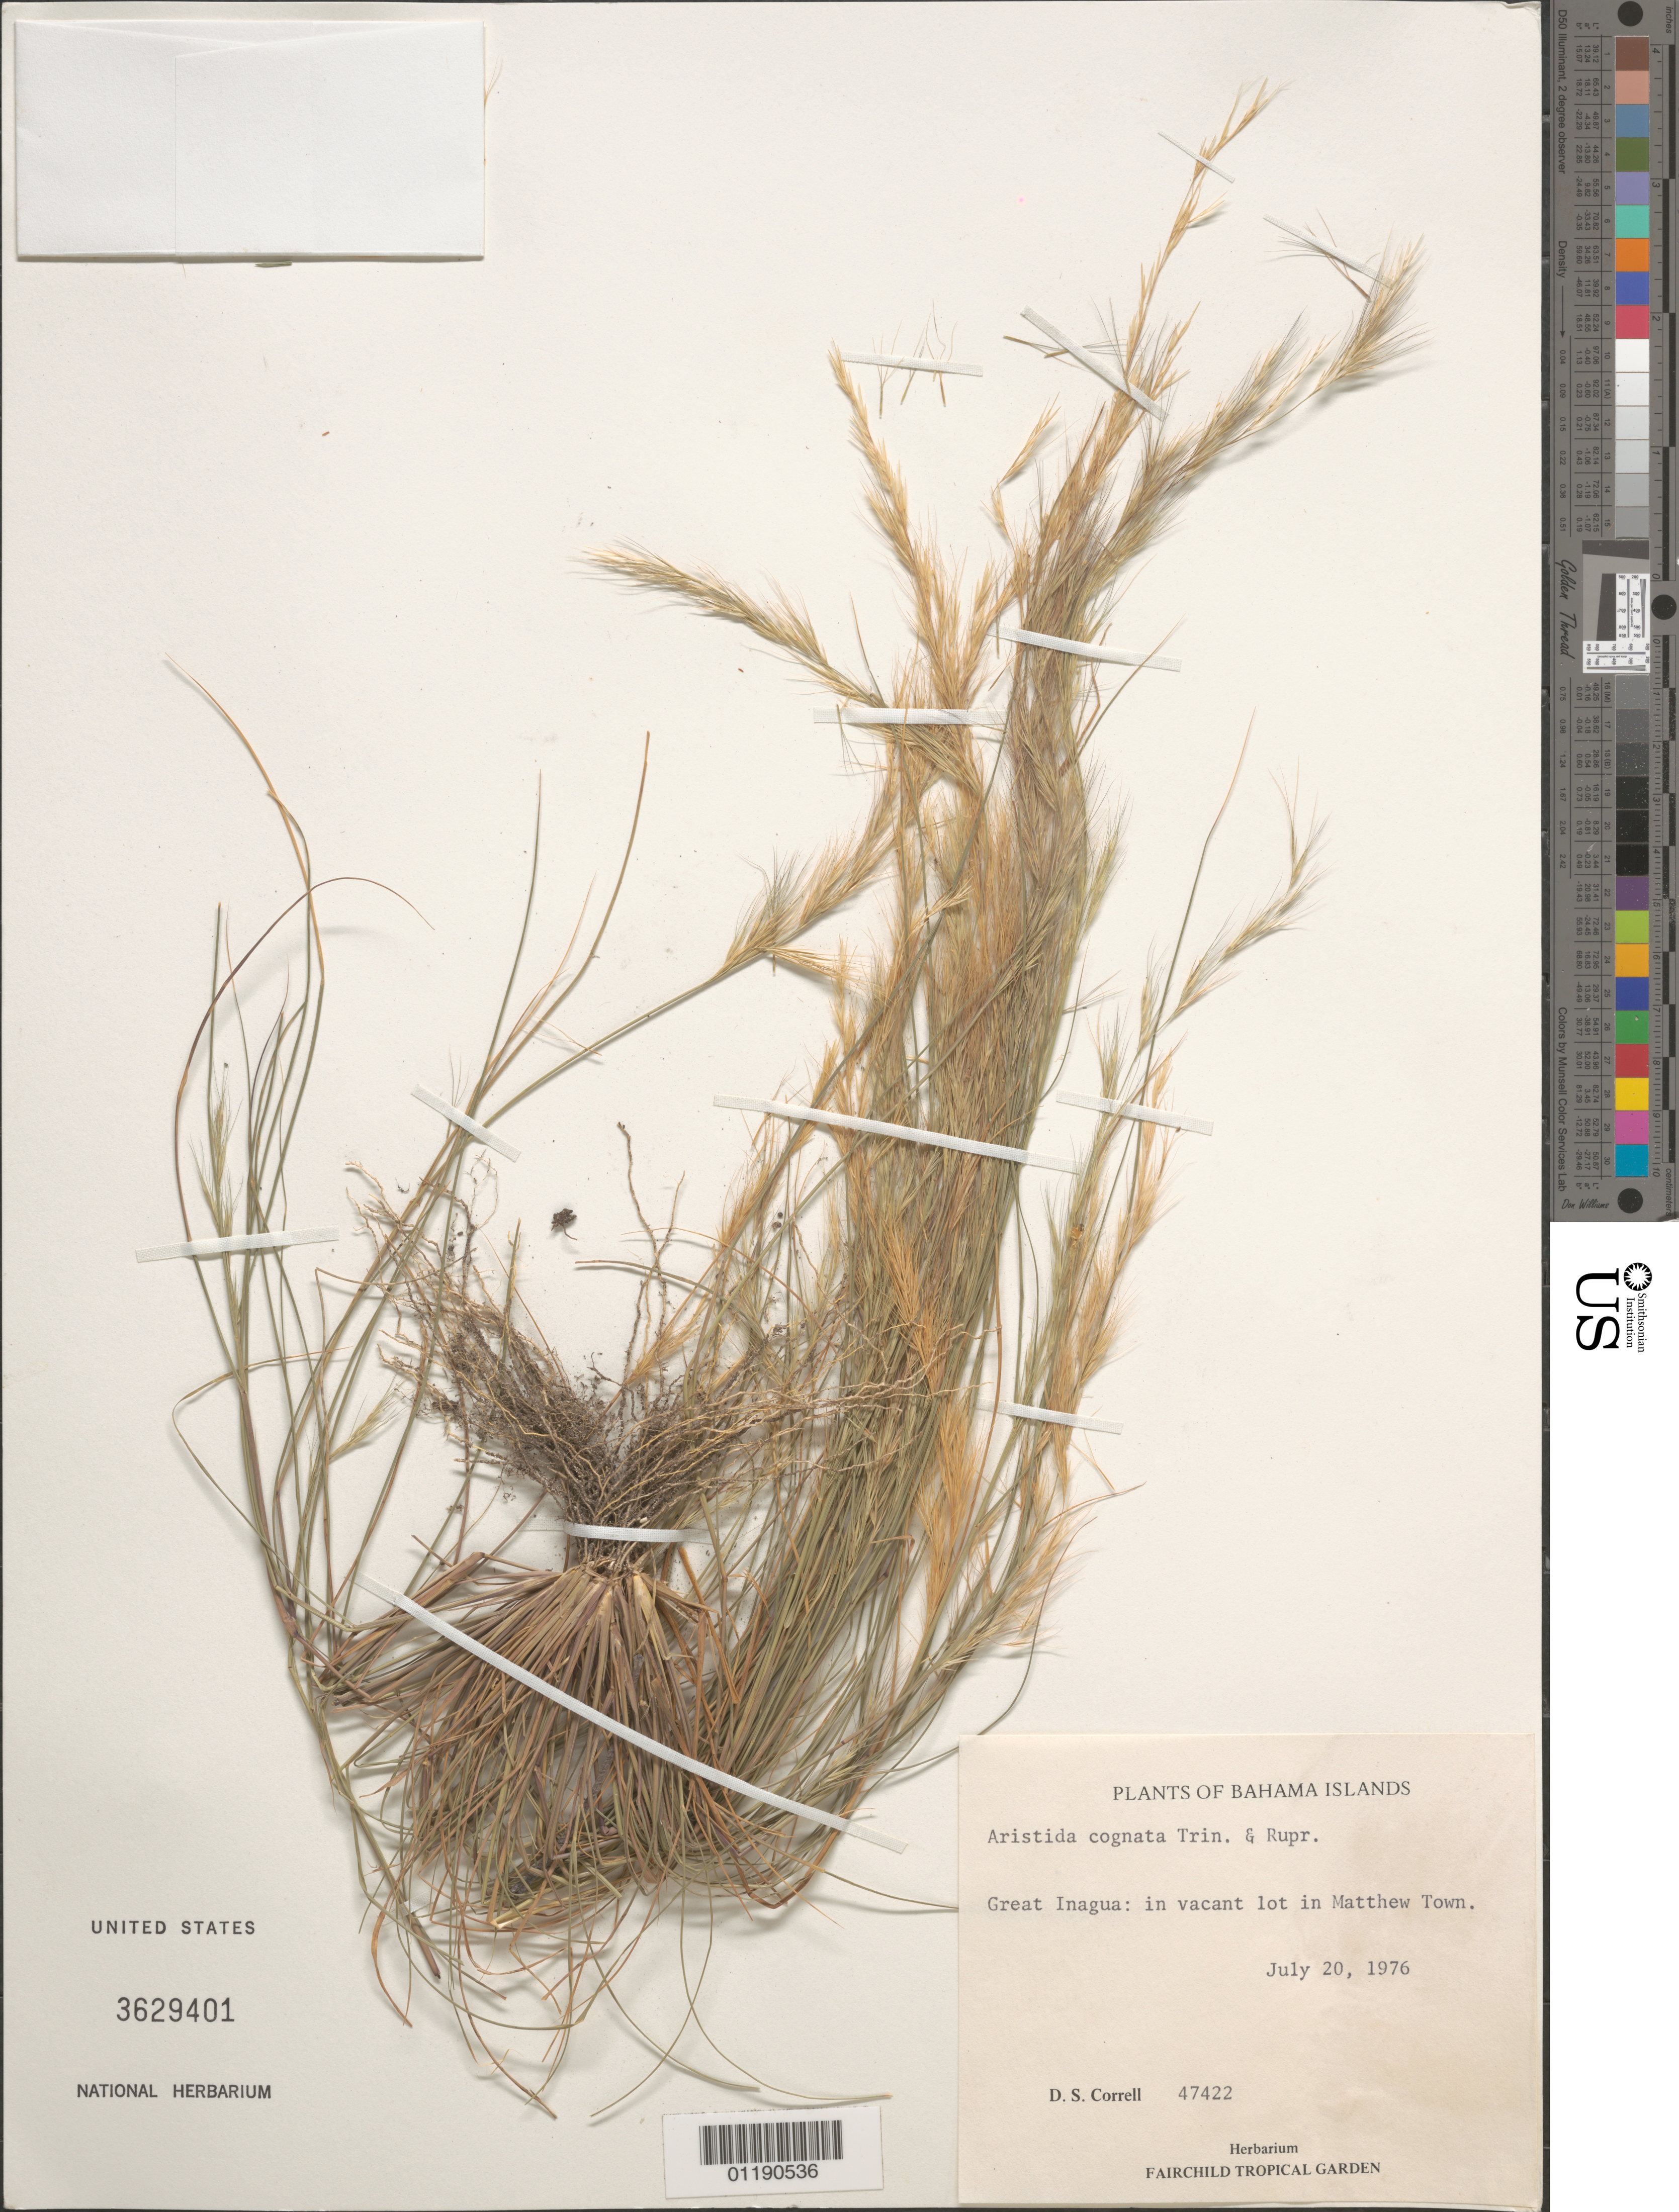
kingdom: Plantae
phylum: Tracheophyta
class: Liliopsida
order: Poales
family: Poaceae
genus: Aristida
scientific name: Aristida cognata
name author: Trin. & Rupr.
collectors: D. S. Correll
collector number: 47422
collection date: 1976-07-20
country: Bahamas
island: Great Inagua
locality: Great Inagua: Matthew Town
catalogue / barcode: US 3629401